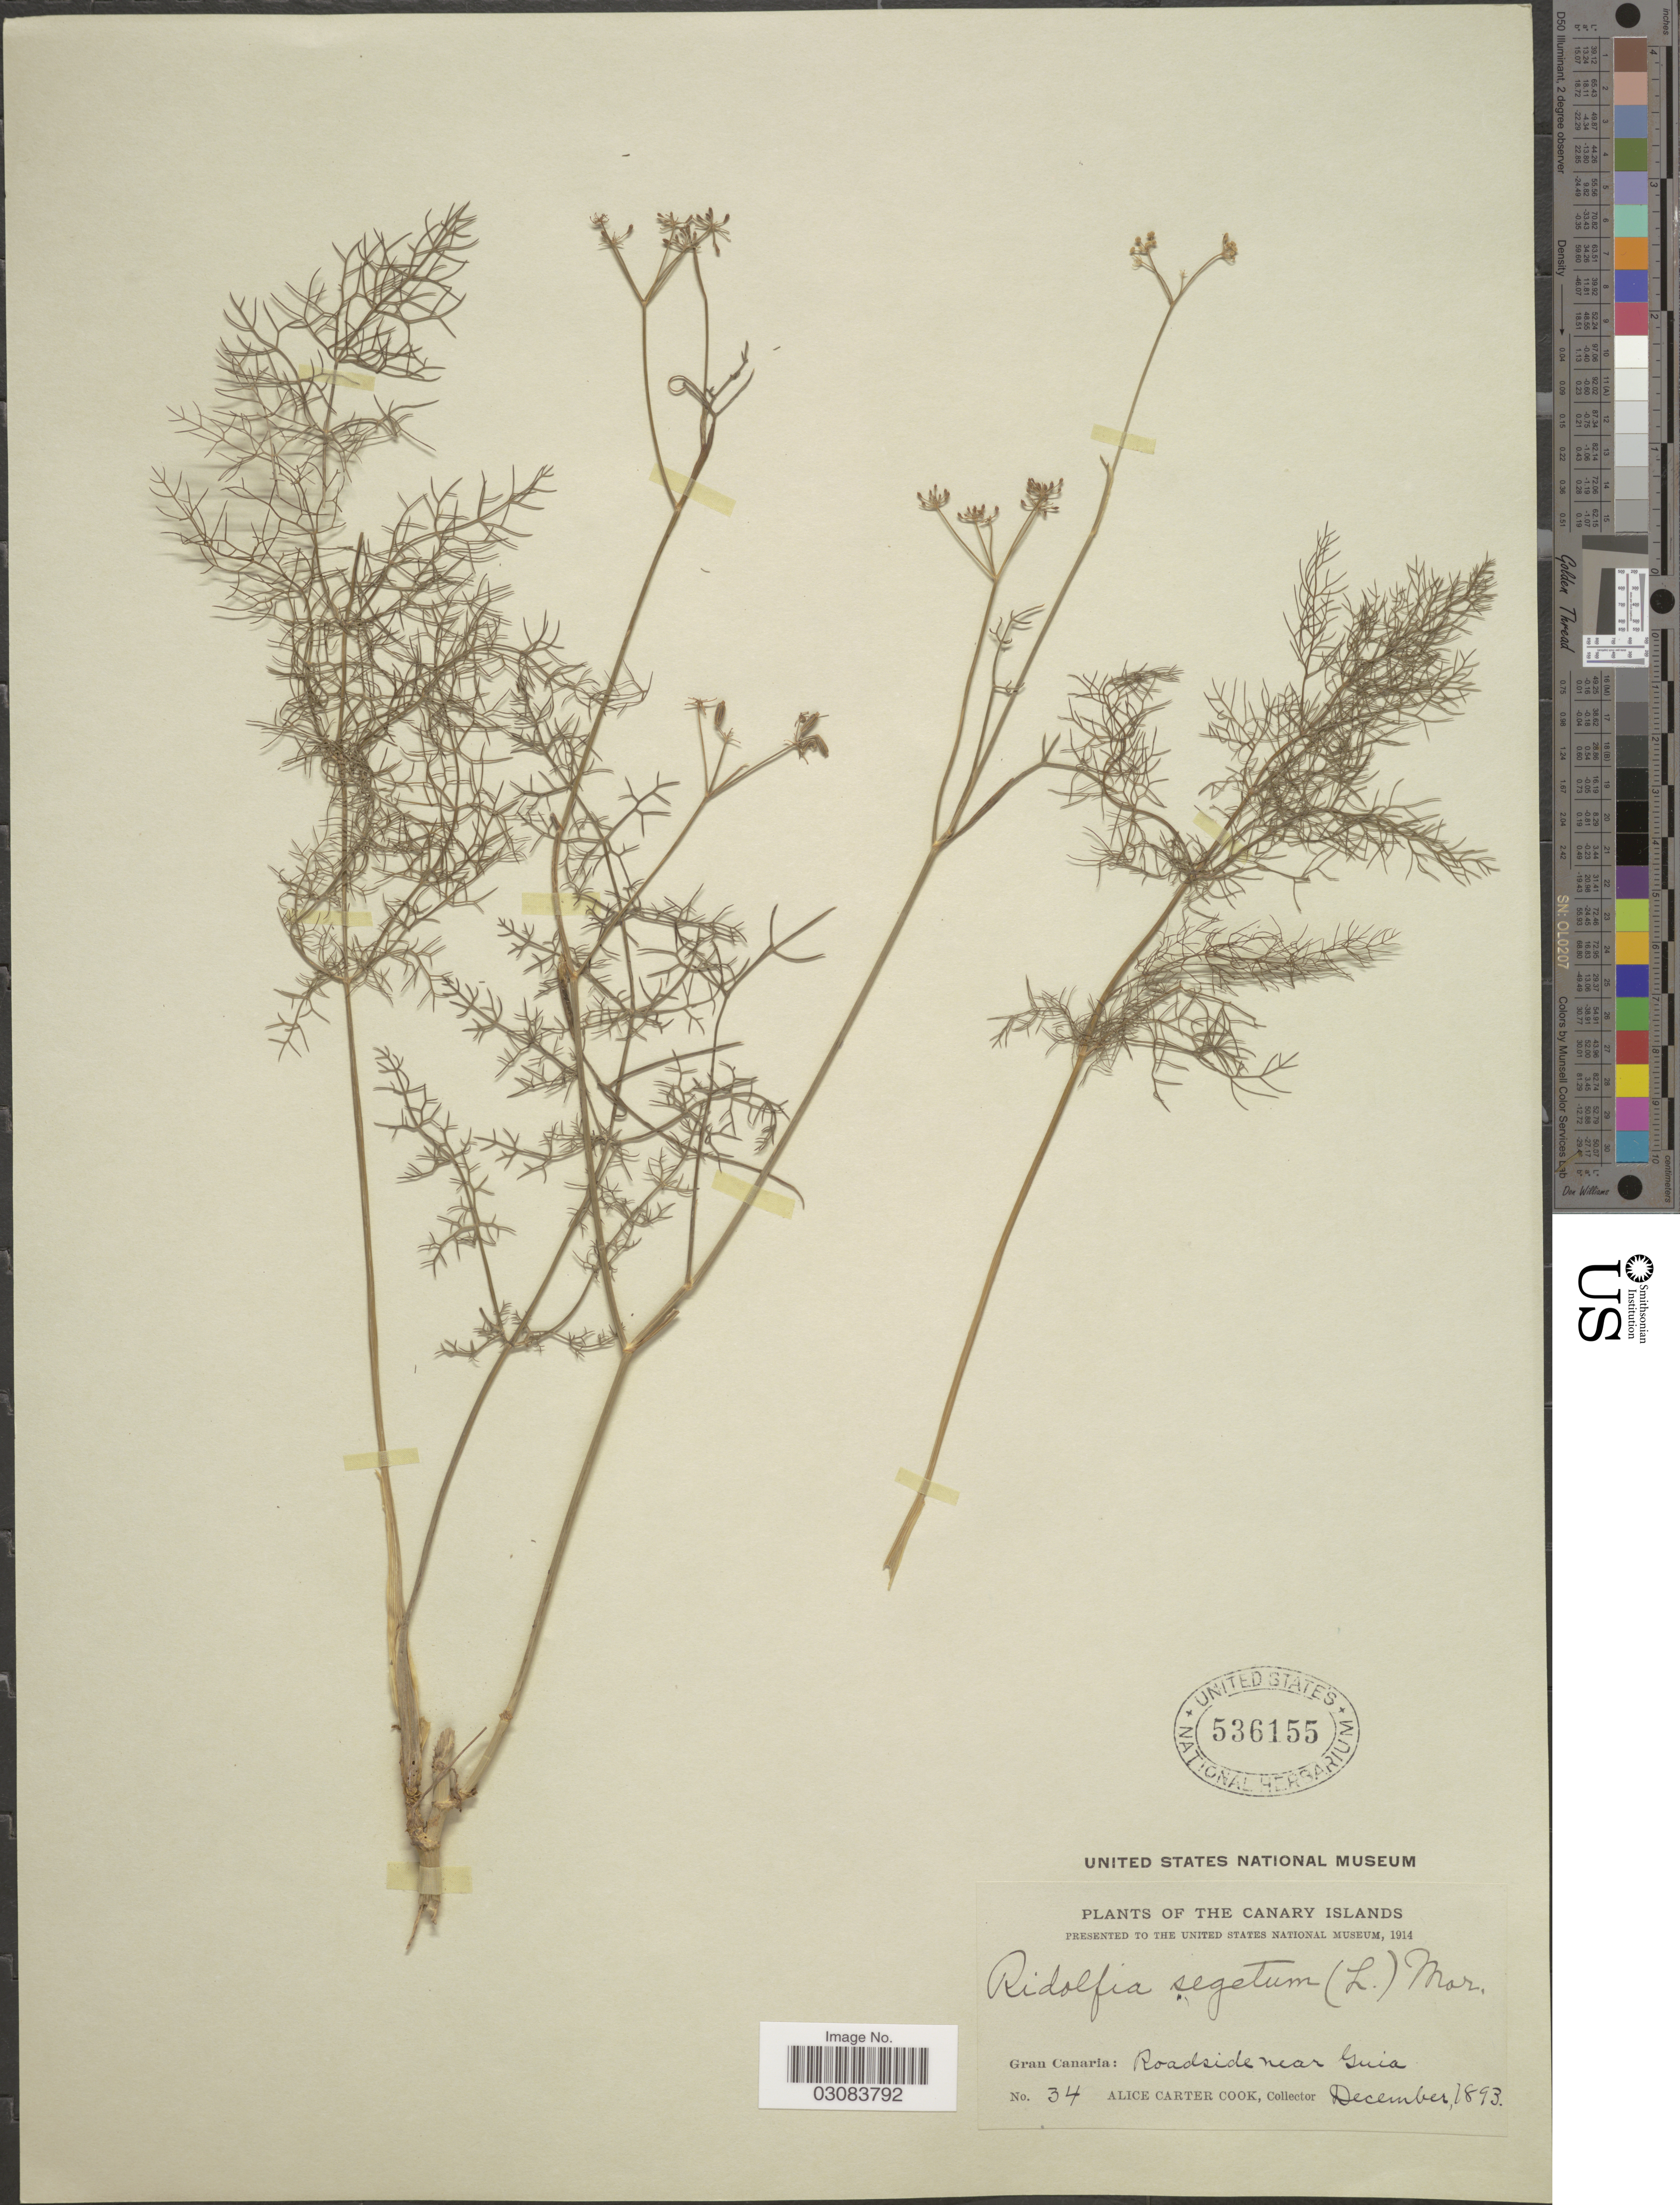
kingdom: Plantae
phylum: Tracheophyta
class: Magnoliopsida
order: Apiales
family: Apiaceae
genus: Ridolfia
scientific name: Ridolfia segetum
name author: (L.) Moris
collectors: Alice C. Cook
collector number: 34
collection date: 1893-12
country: Spain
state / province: Canarias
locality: The Canary Islands. Gran Canaria: Roadside near Guia.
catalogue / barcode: US 536155